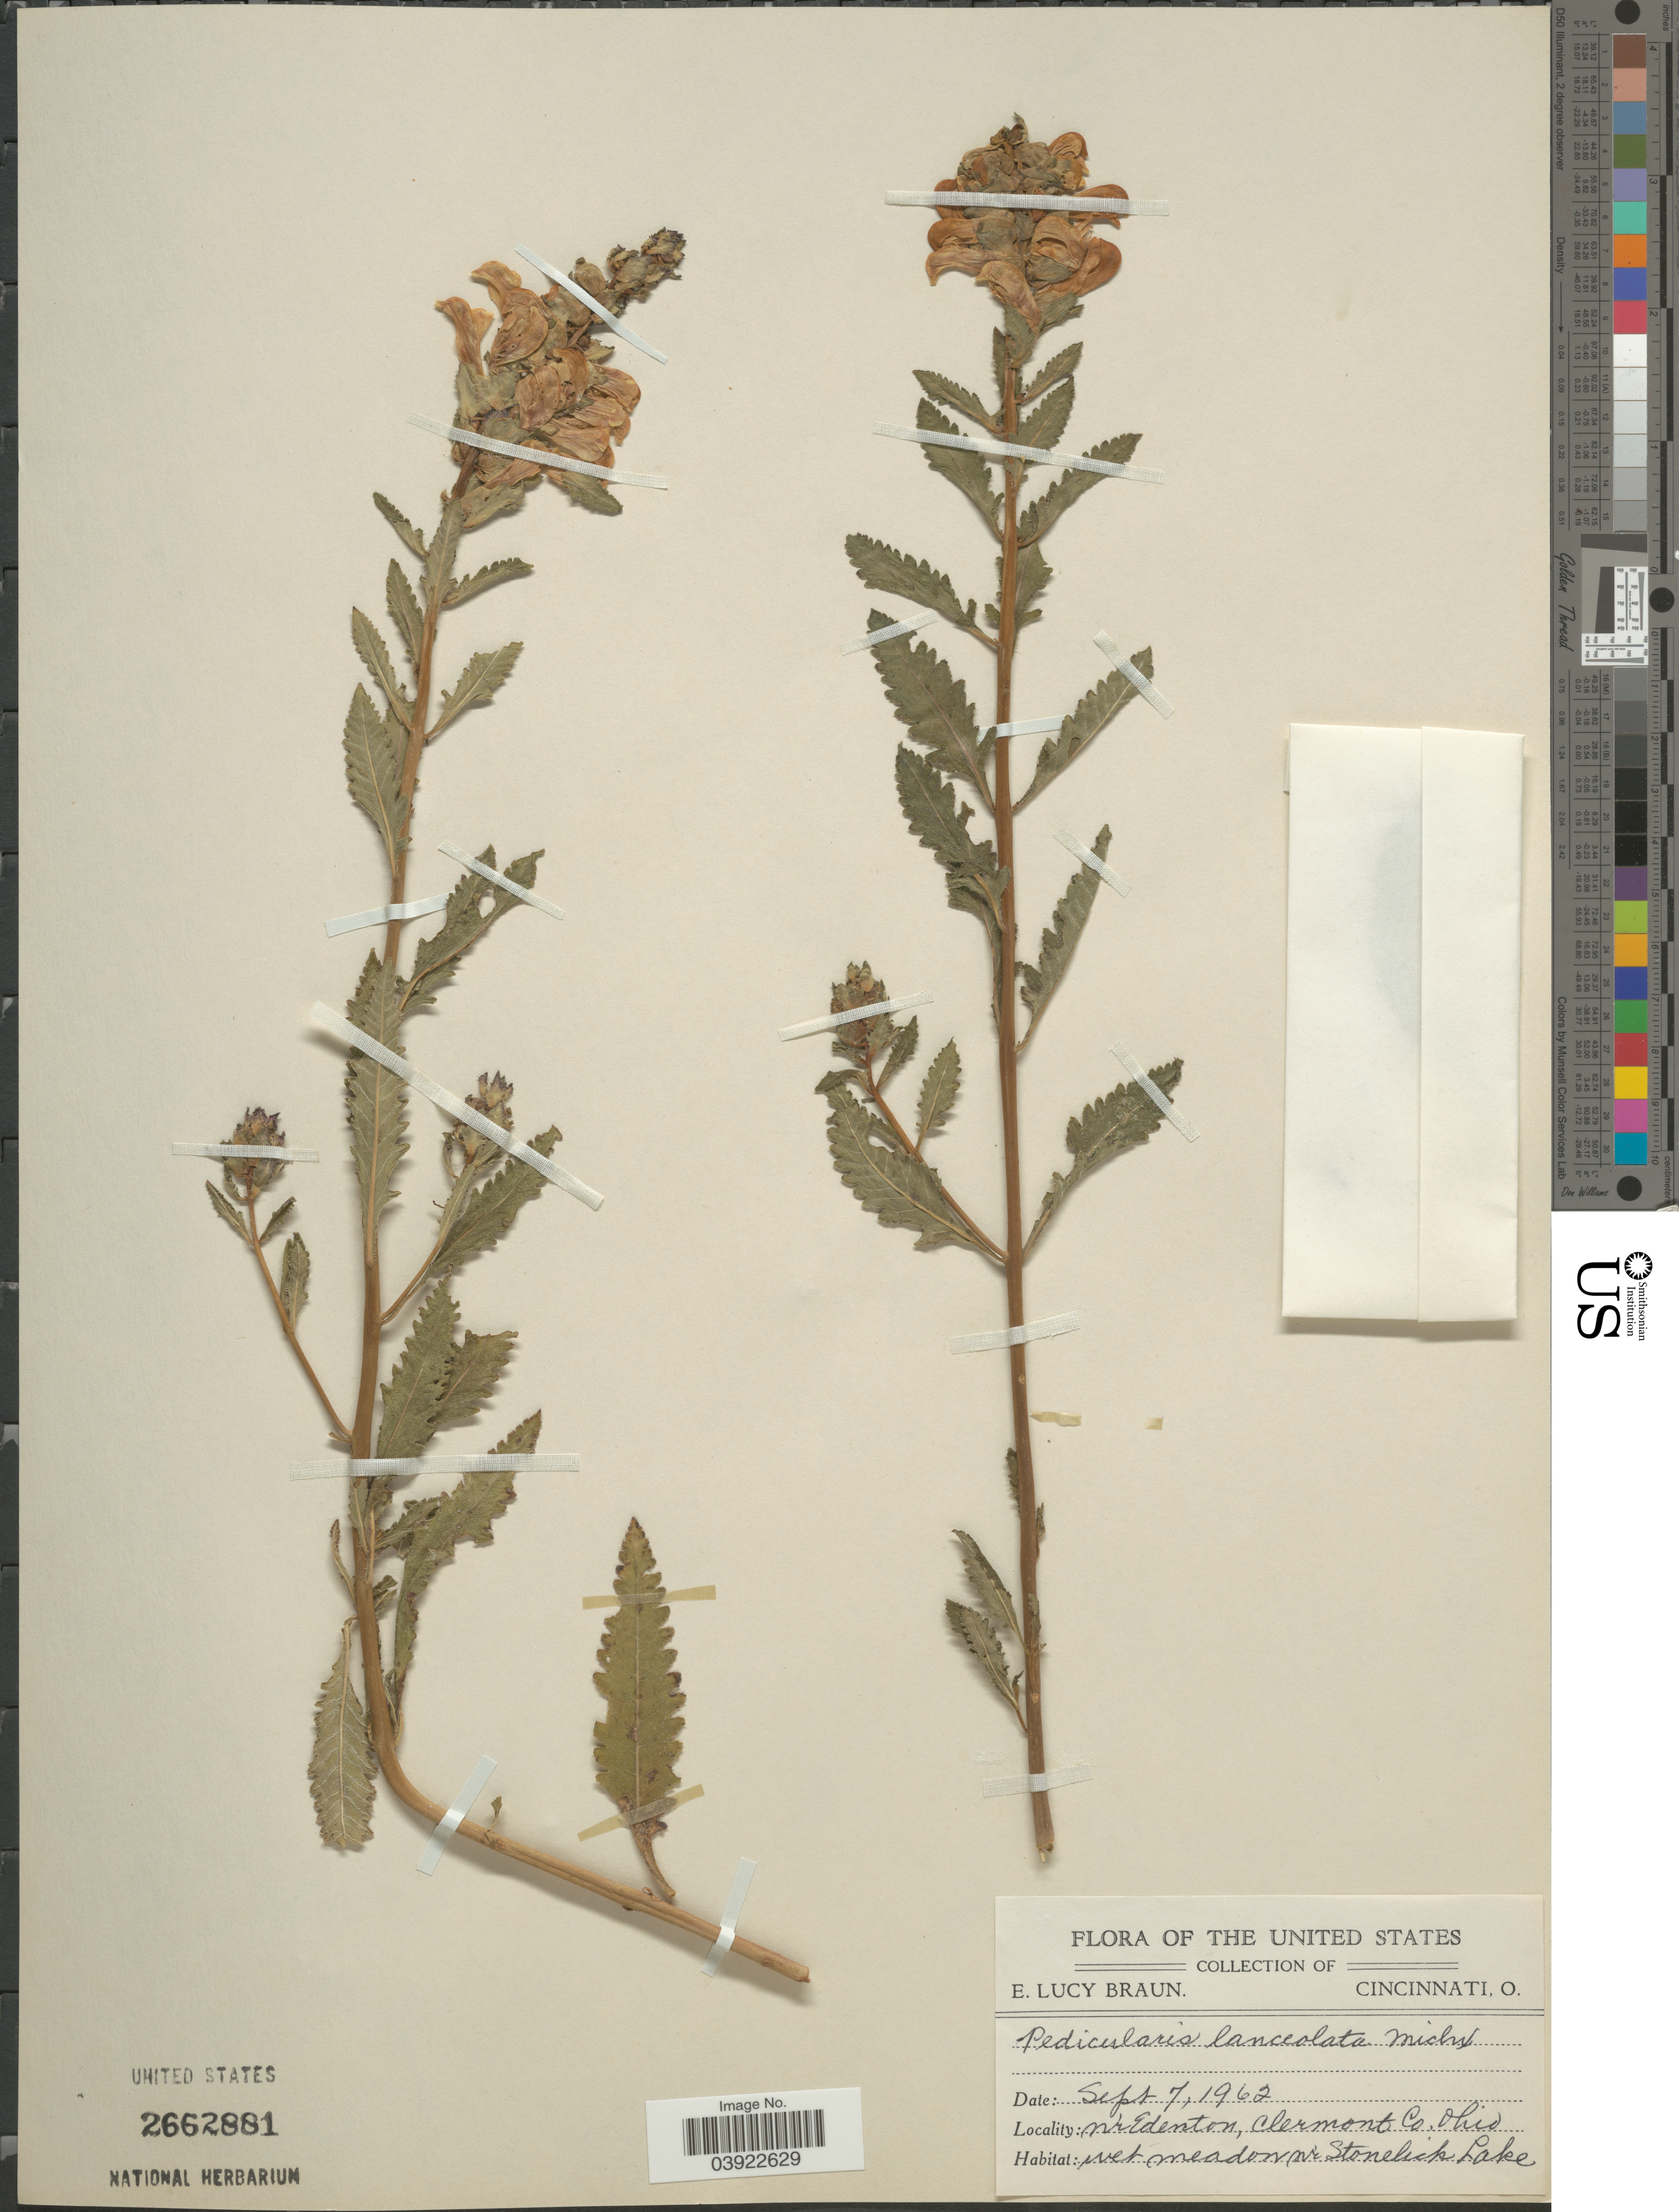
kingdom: Plantae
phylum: Tracheophyta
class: Magnoliopsida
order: Lamiales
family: Orobanchaceae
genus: Pedicularis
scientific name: Pedicularis lanceolata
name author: Michx.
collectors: E. L. Braun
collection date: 1962-09-07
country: United States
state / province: Ohio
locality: N'r Edenton, Clermont Co. Wet meadow n'r Stonelick Lake.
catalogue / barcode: US 2662881